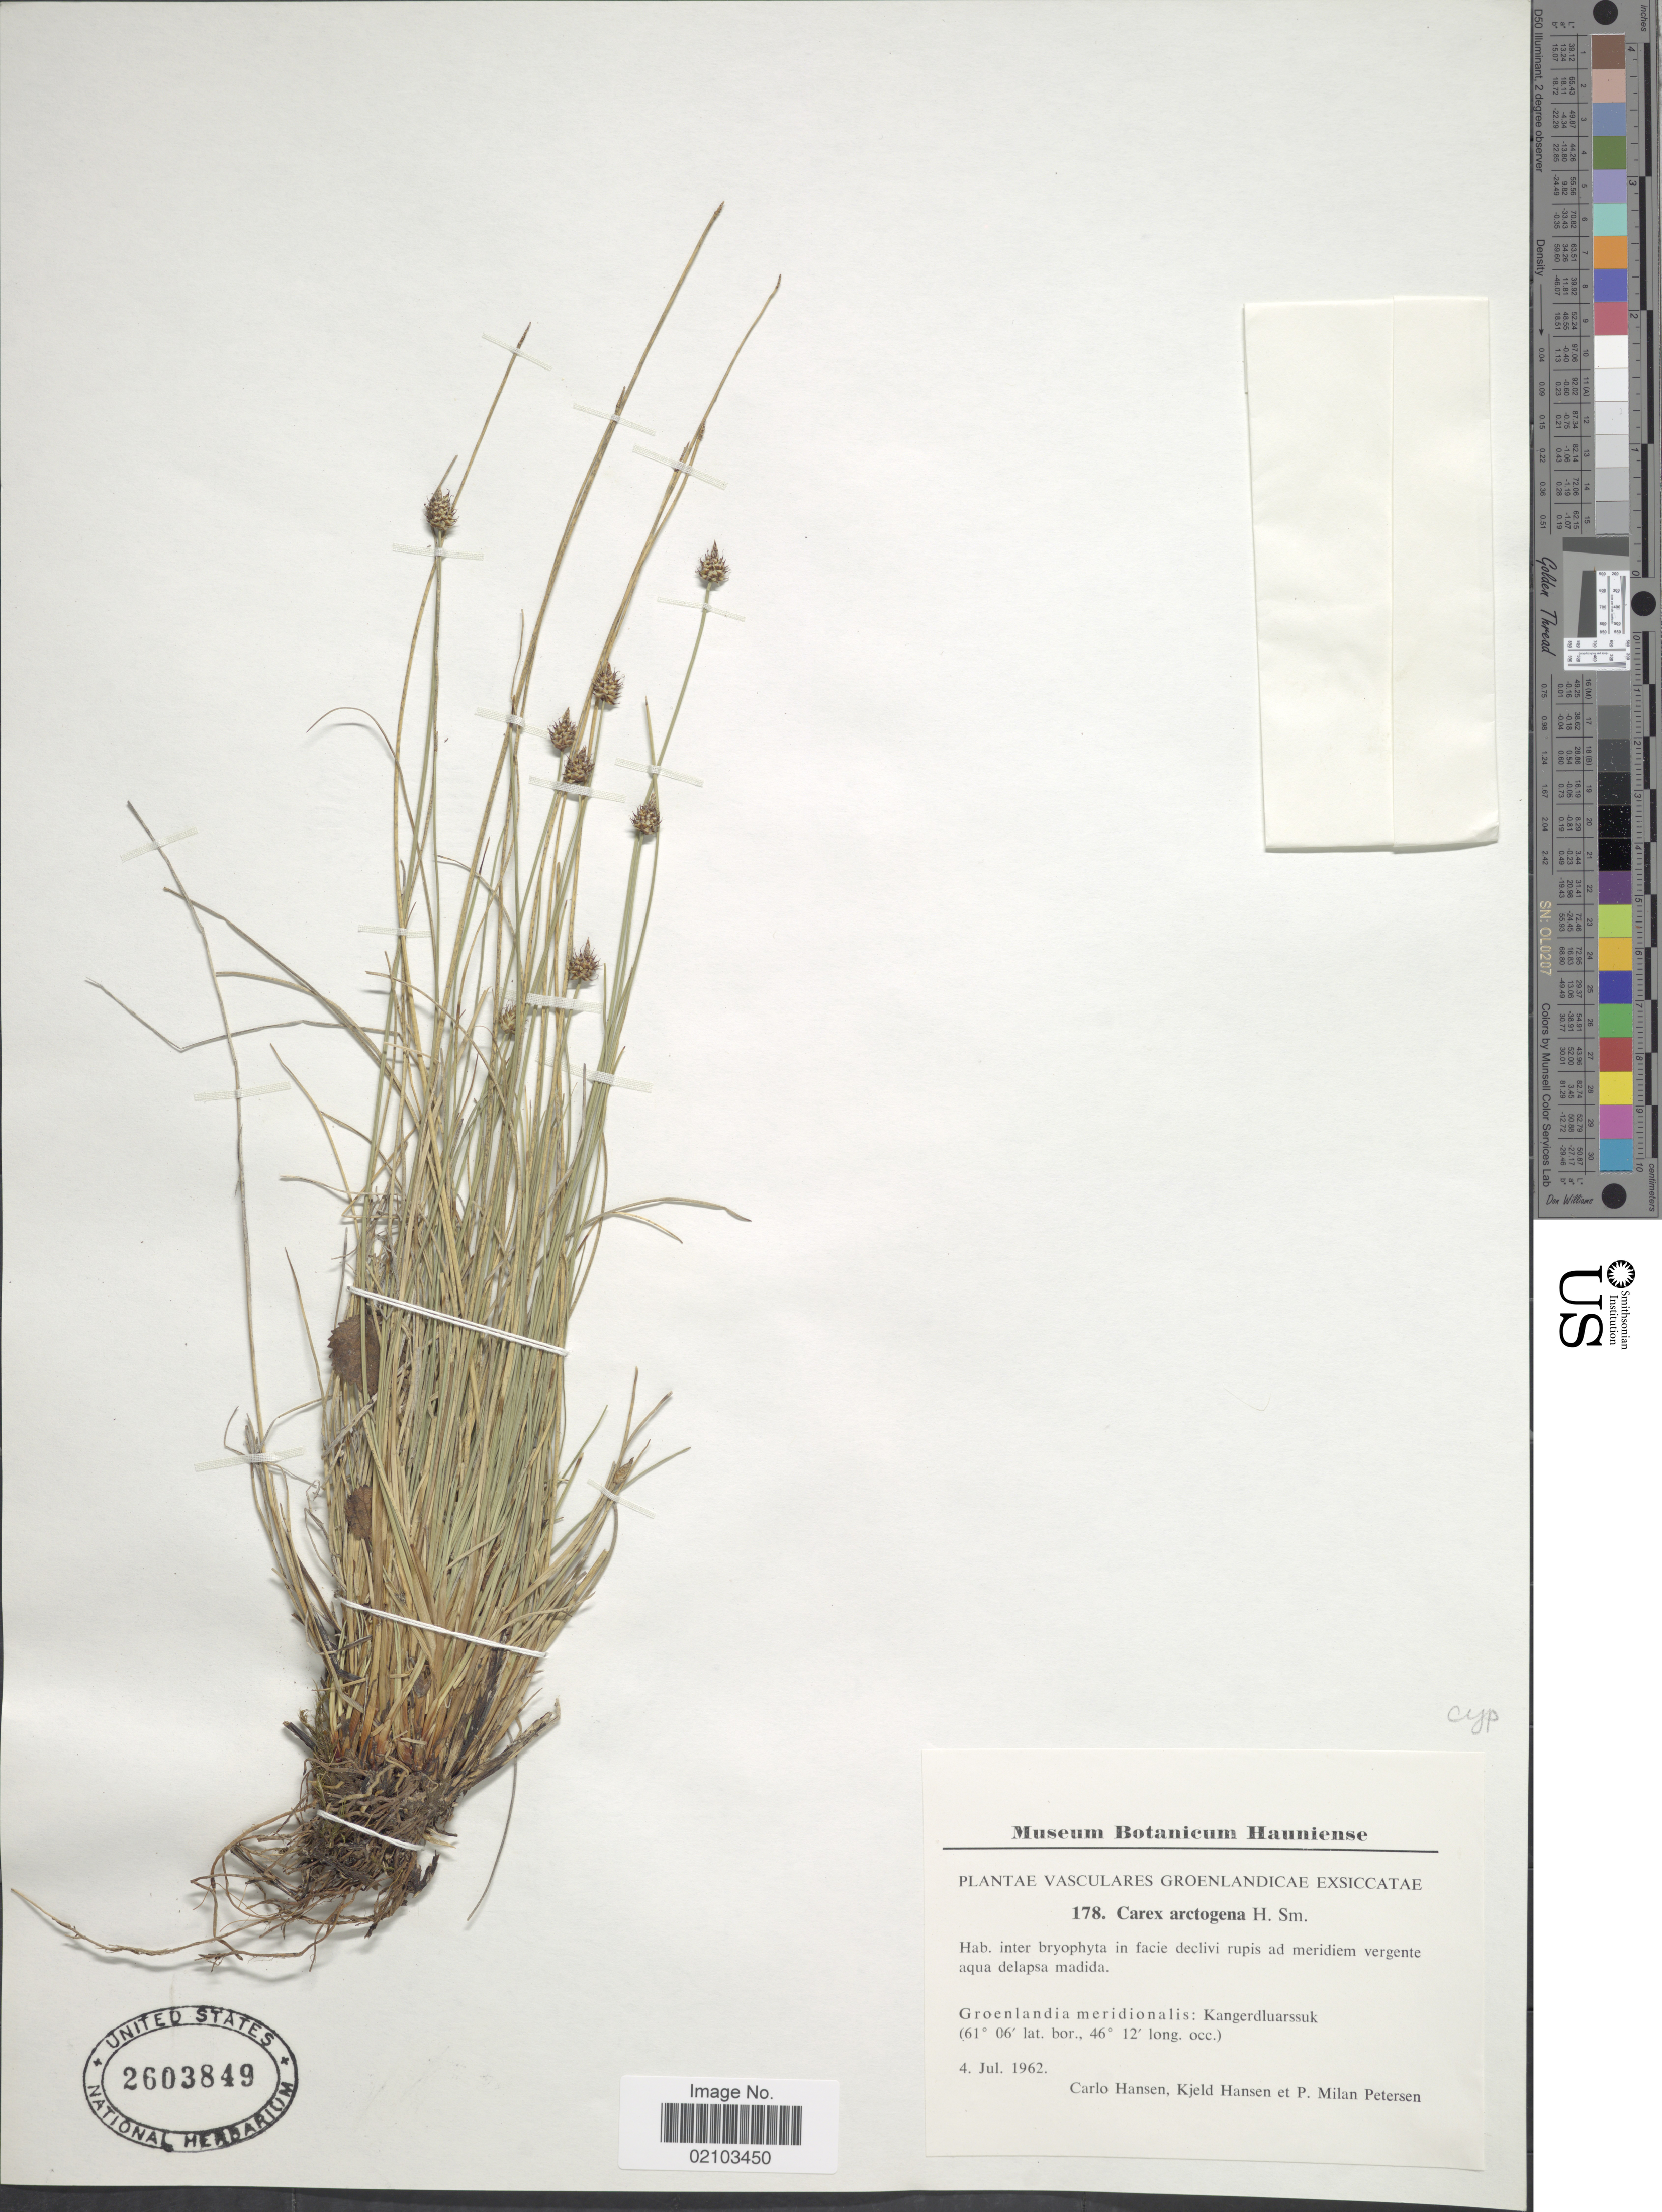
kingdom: Plantae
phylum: Tracheophyta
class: Liliopsida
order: Poales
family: Cyperaceae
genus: Carex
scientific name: Carex arctogena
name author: Harry Sm.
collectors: C. Hansen, K. Hansen & P. Petersen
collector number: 178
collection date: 1962-07-04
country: Greenland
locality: Groenlandia meridionalis: Kangerdluarssuk.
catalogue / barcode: US 2603849